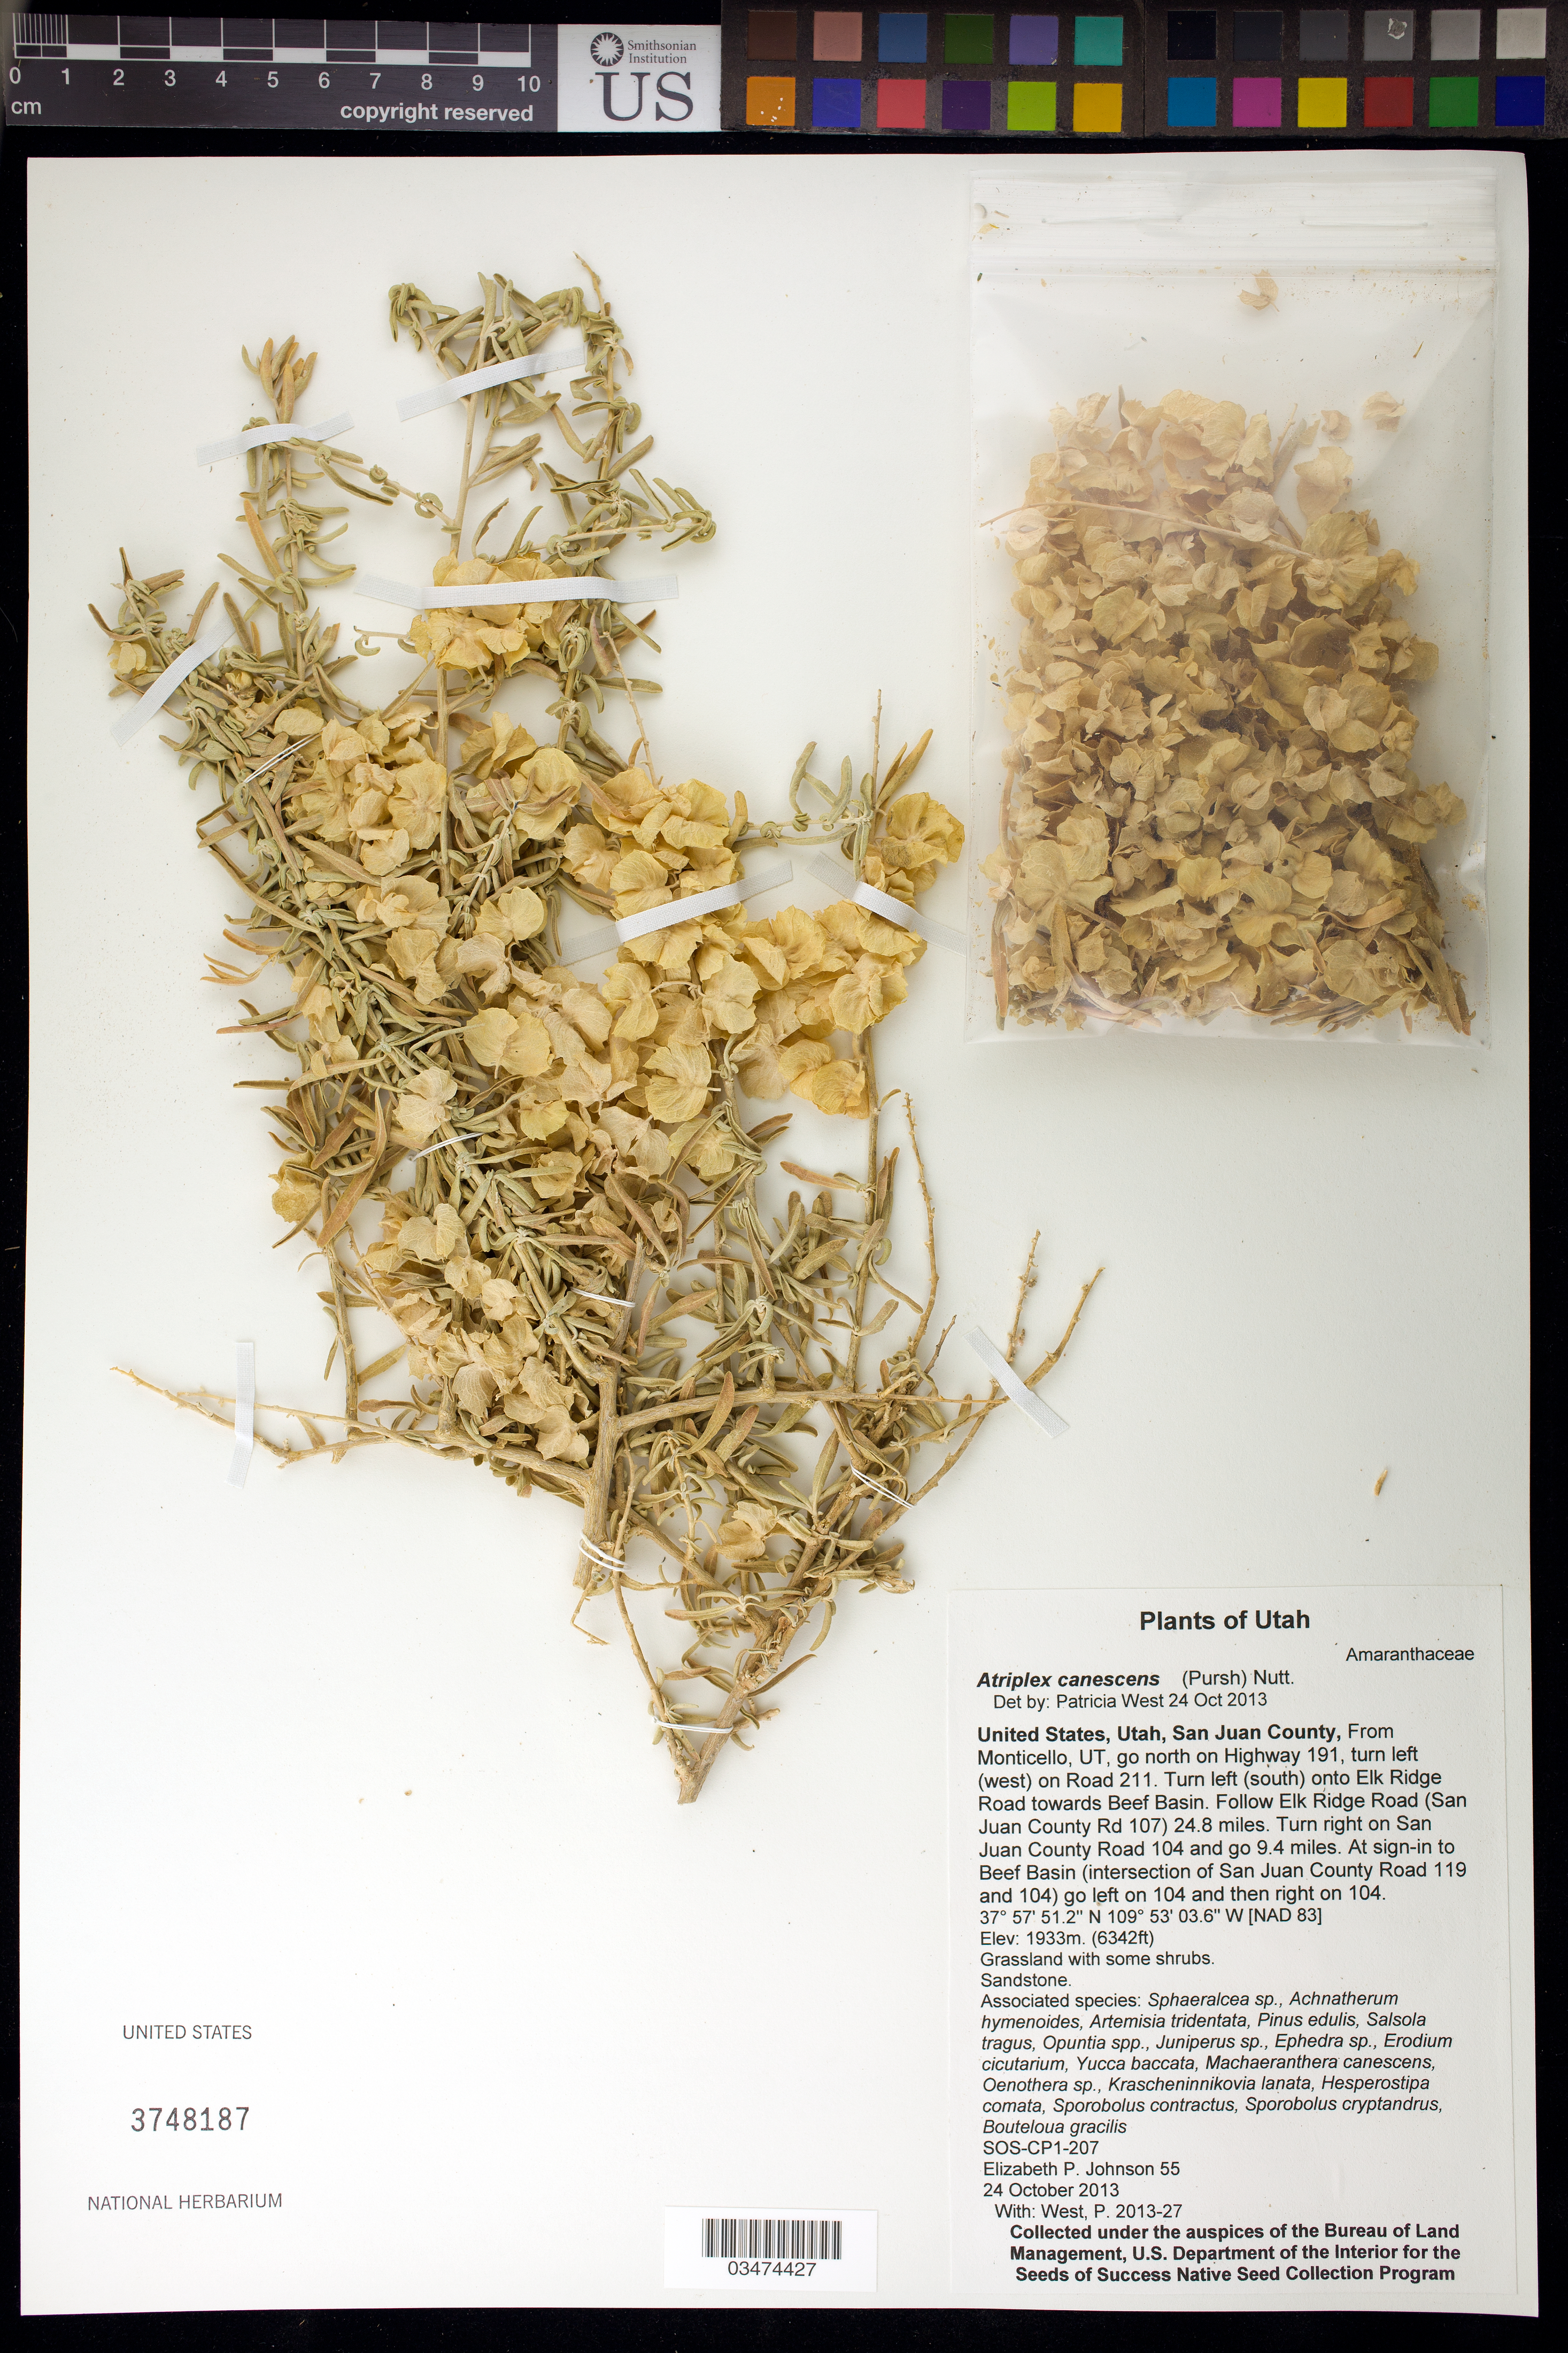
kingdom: Plantae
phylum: Tracheophyta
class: Magnoliopsida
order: Caryophyllales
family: Amaranthaceae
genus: Atriplex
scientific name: Atriplex canescens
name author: (Pursh) Nutt.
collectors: E. Johnson & P. West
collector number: CP1-207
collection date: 2013-10-24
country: United States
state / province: Utah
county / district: San Juan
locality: Near Beef Basin (intersection of San Juan County Rd 119 and 104)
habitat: Sandstone. Grassland with some shrub.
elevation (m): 1933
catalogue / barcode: US 3748187